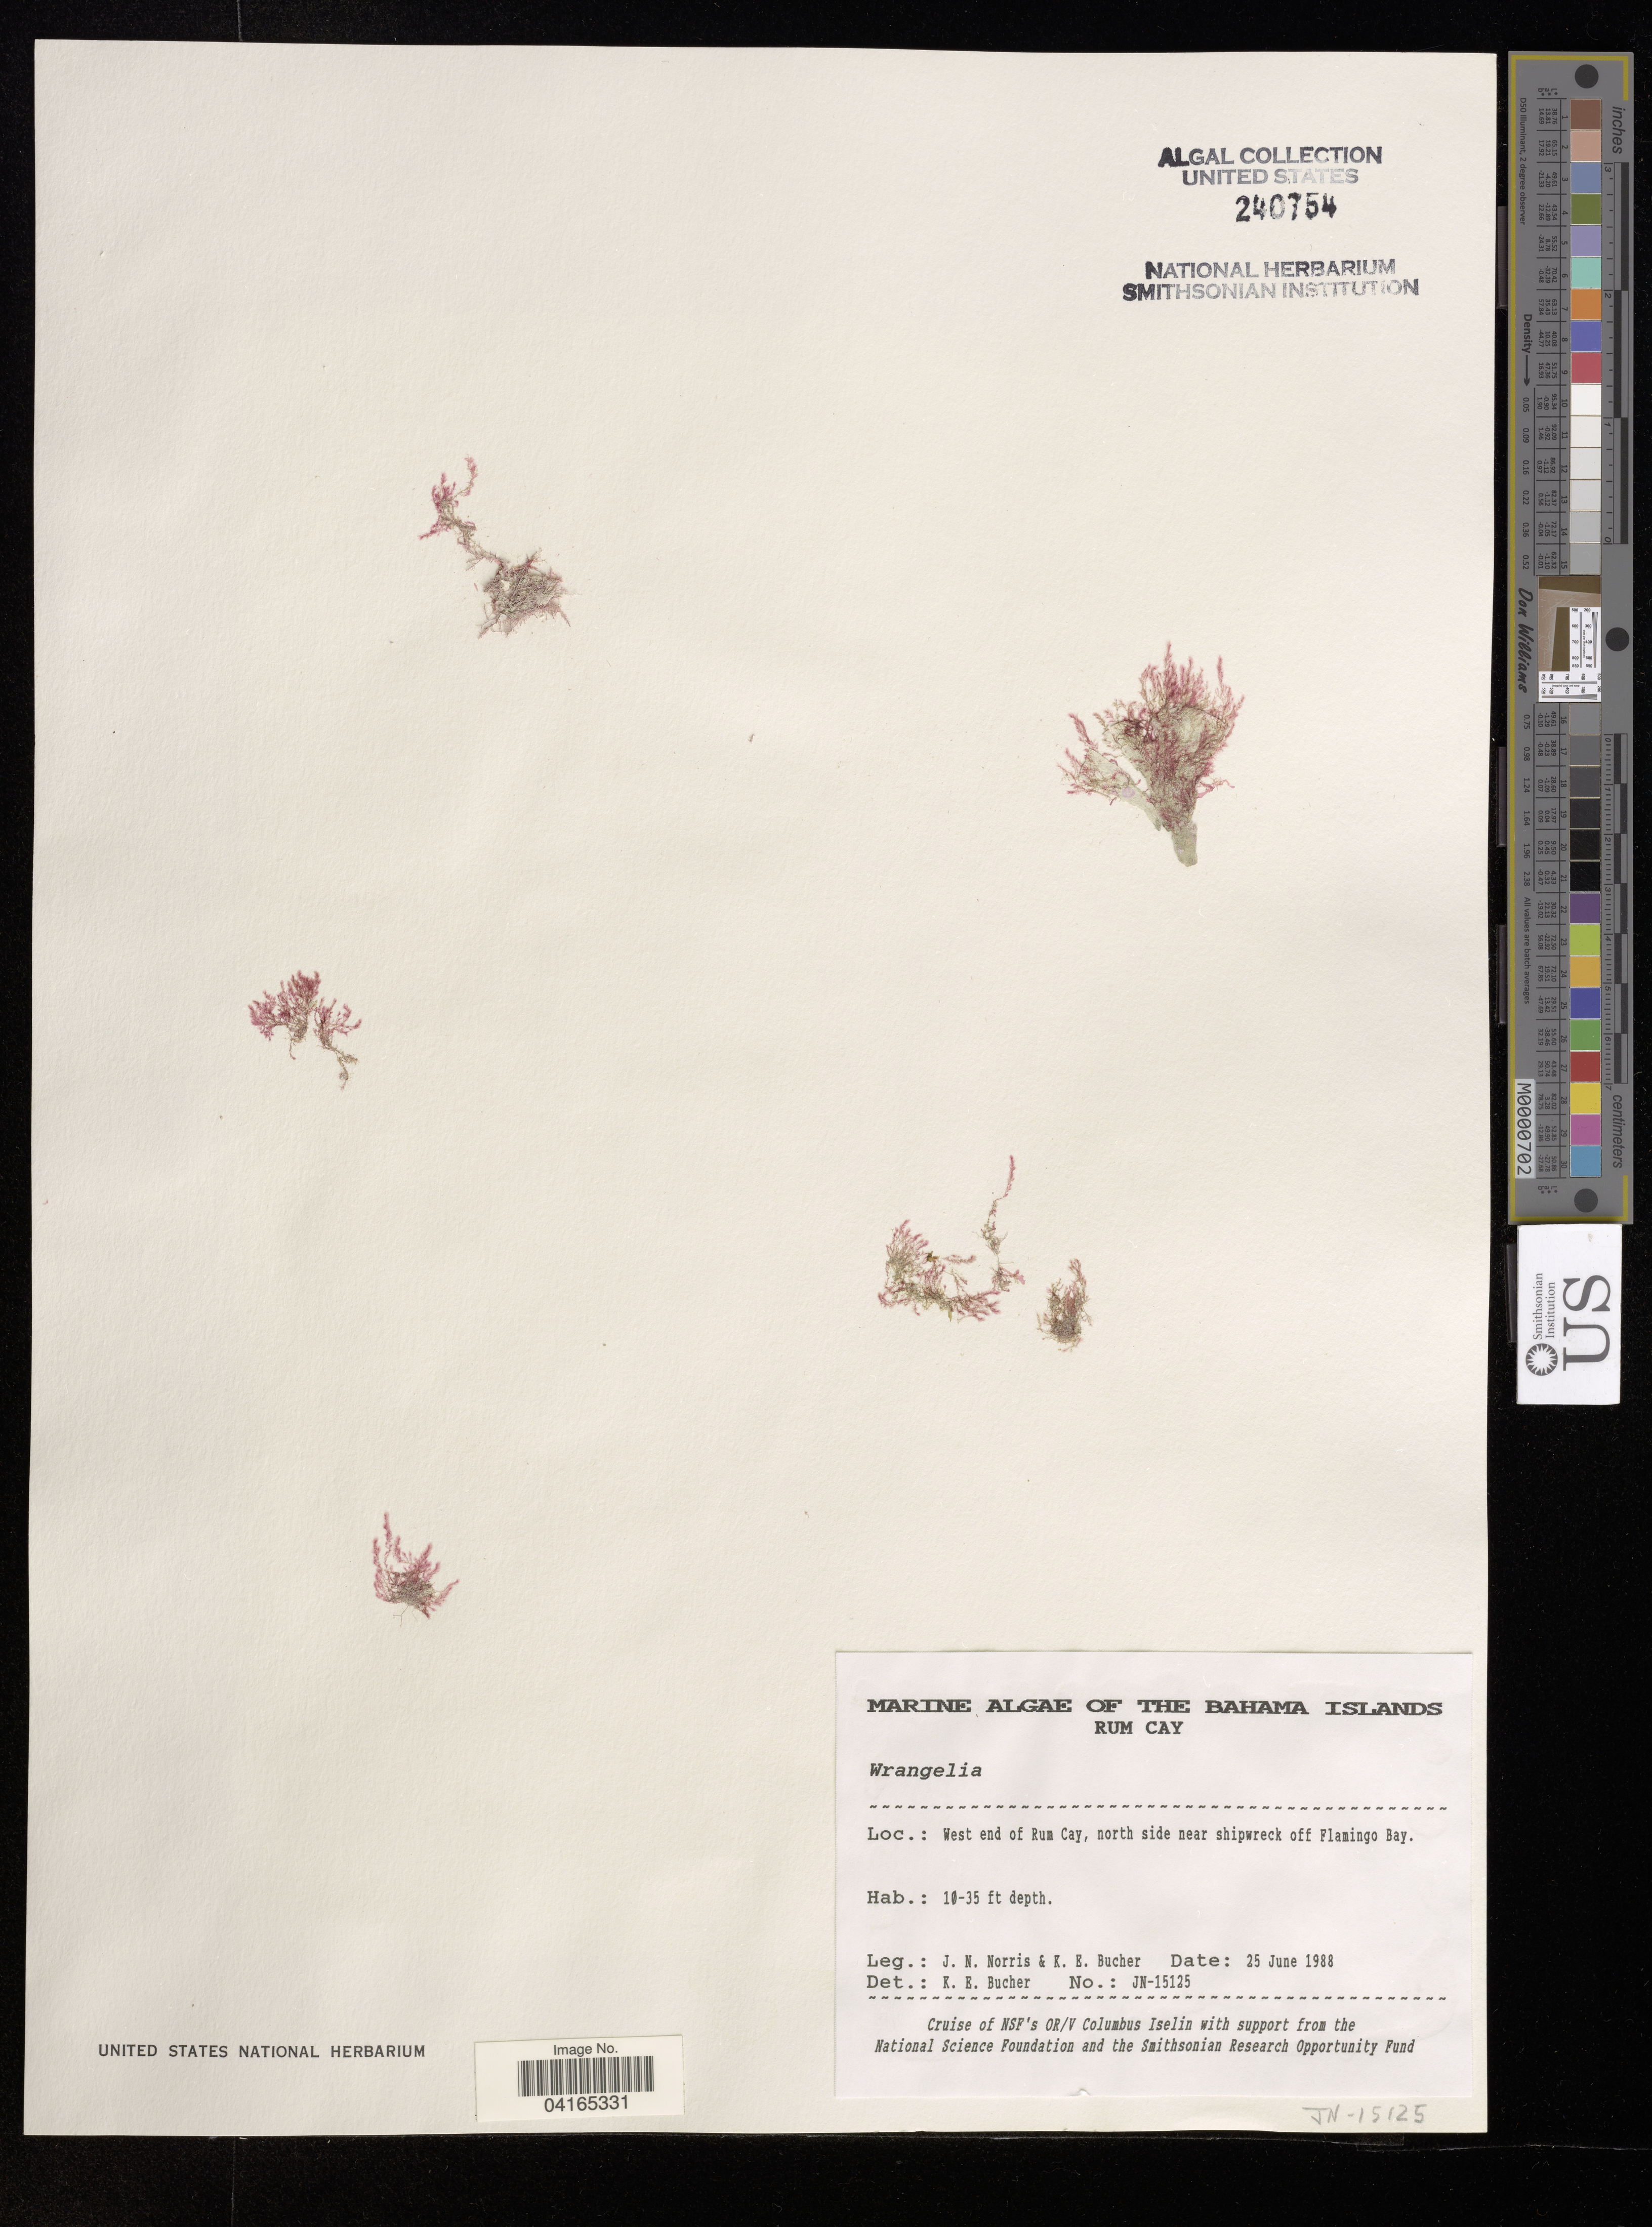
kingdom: Plantae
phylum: Rhodophyta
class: Florideophyceae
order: Ceramiales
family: Wrangeliaceae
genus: Wrangelia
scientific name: Wrangelia sp.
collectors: J. Norris & K. E. Bucher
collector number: JN-15125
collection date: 1988-06-25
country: Bahamas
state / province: Rum Cay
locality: West end of Rum Cay, north side near shipwreck off Flamingo Bay.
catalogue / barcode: US 240754